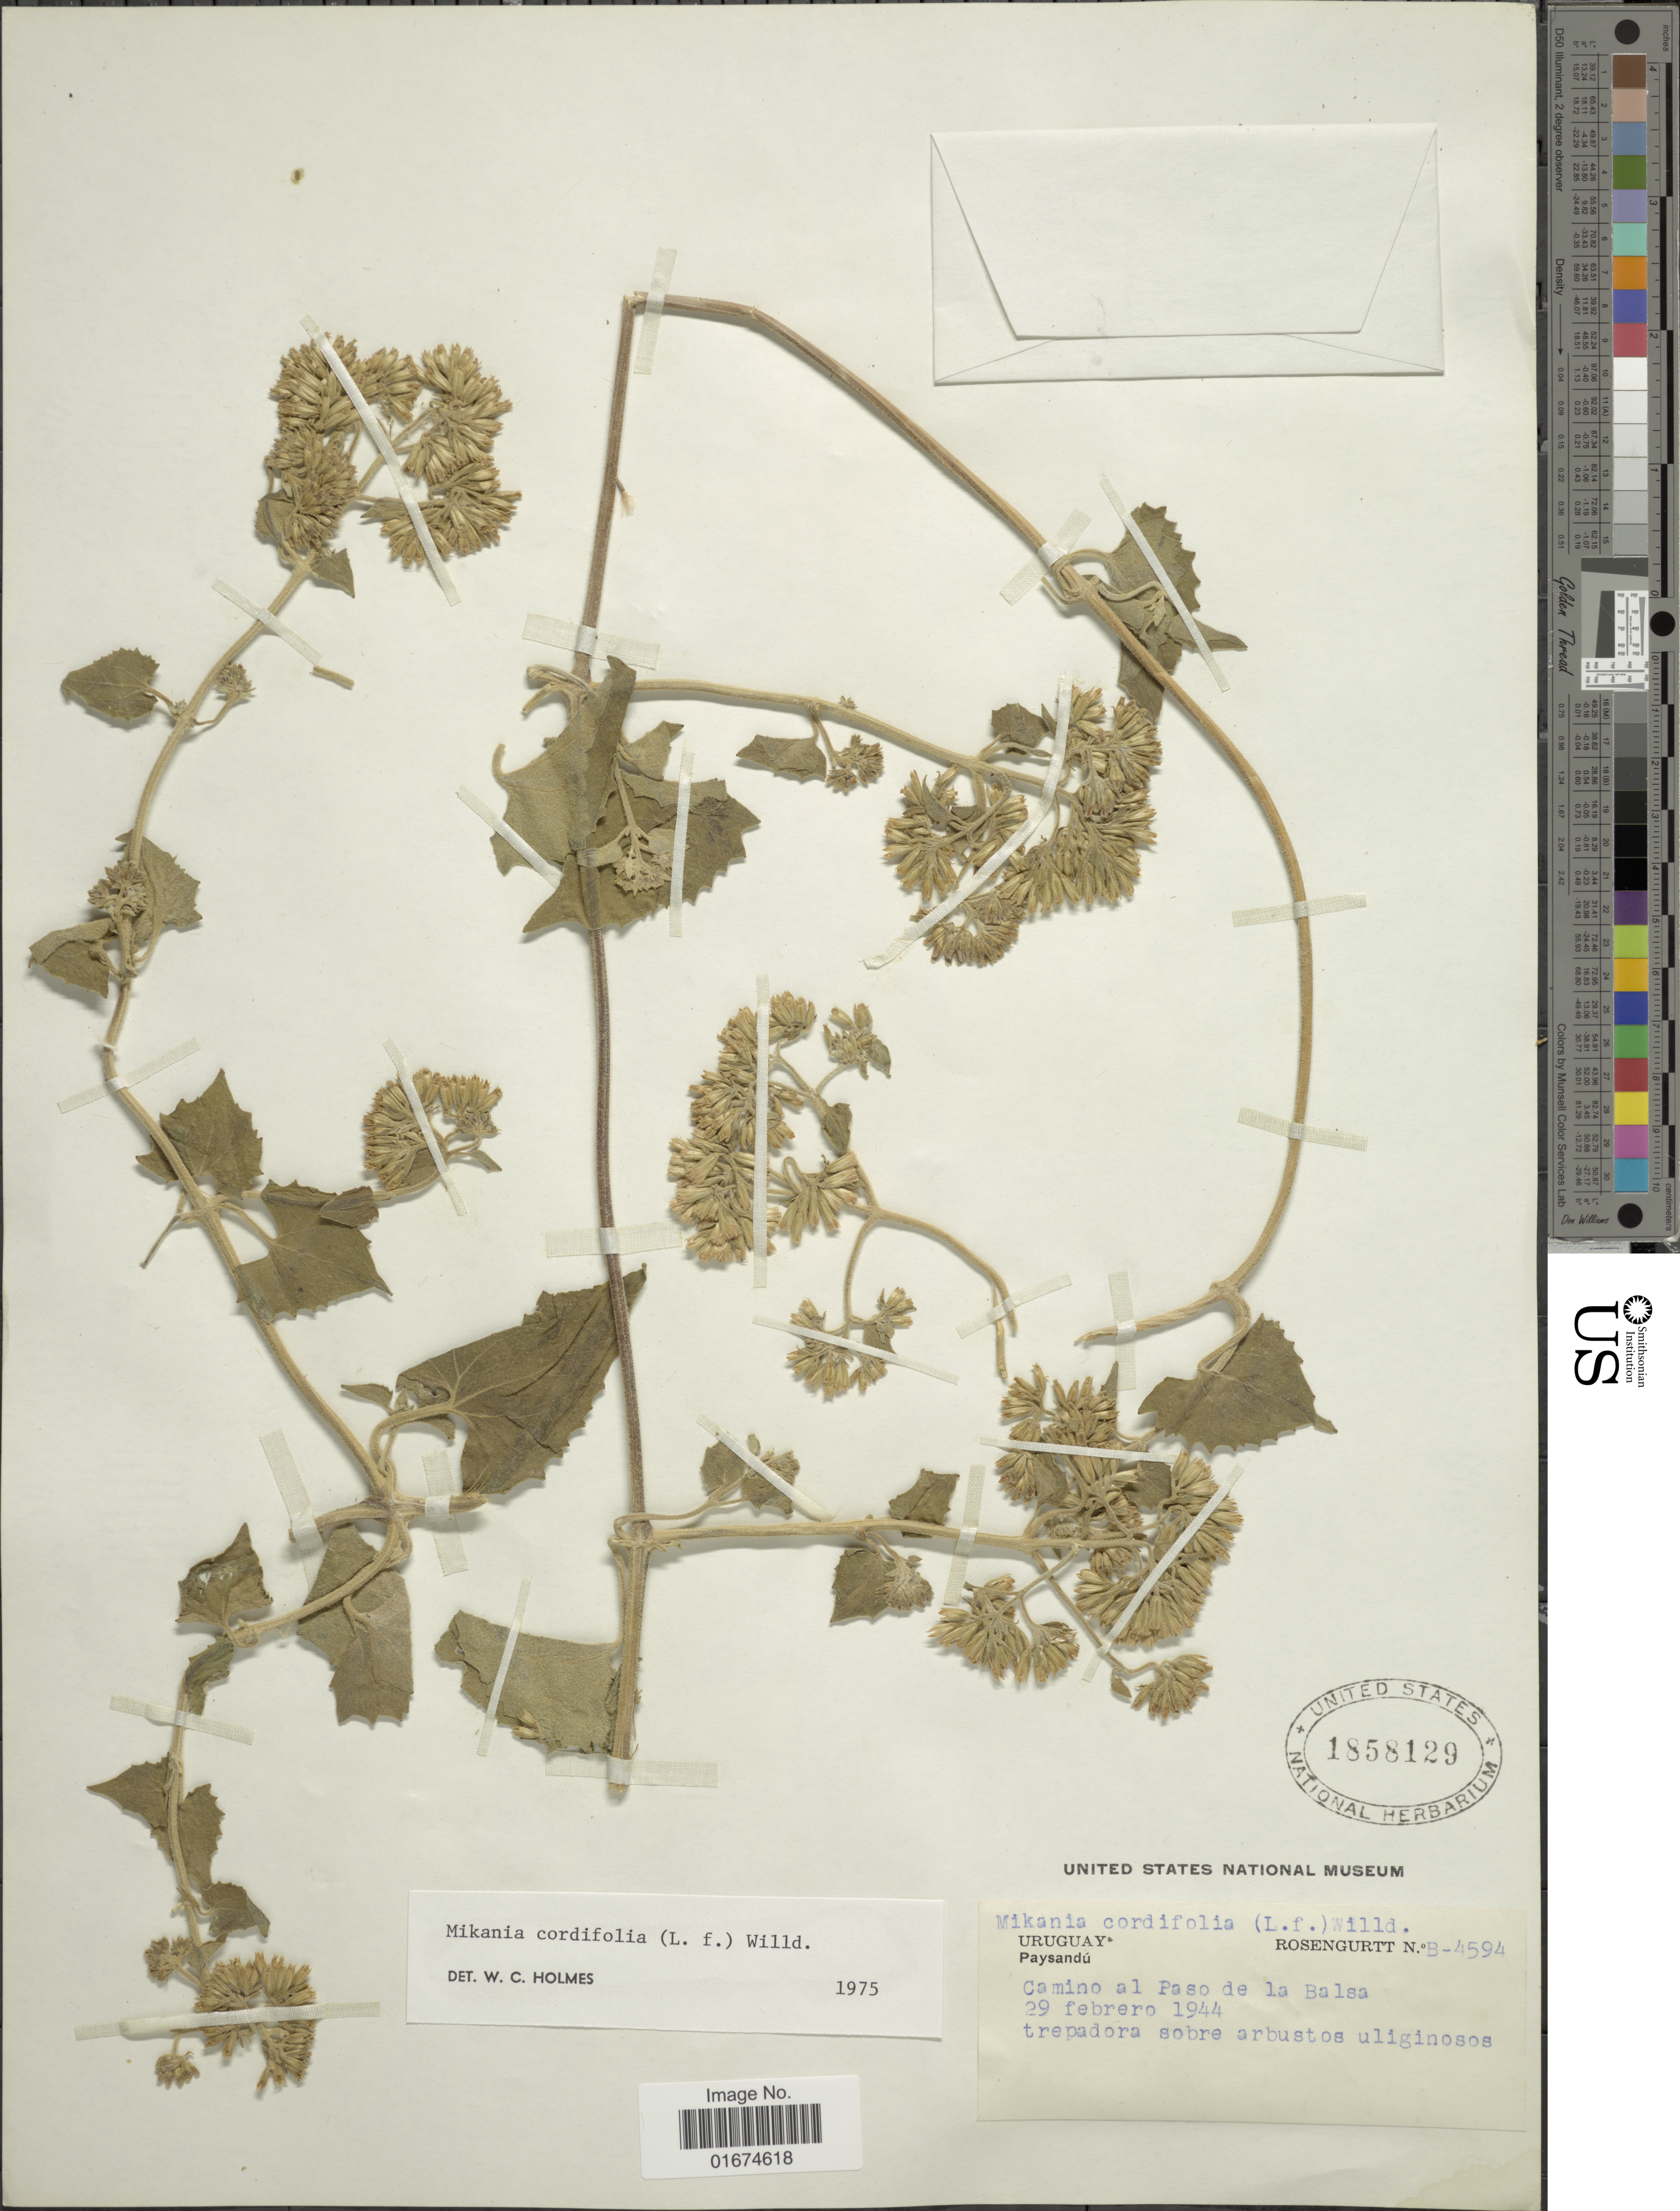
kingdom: Plantae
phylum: Tracheophyta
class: Magnoliopsida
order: Asterales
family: Asteraceae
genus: Mikania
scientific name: Mikania cordifolia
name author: Kunth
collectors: Rosengurtt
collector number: B-4594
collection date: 1944-02-29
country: Uruguay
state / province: Paysandu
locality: Camino al Paso de la Balsa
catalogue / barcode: US 1858129